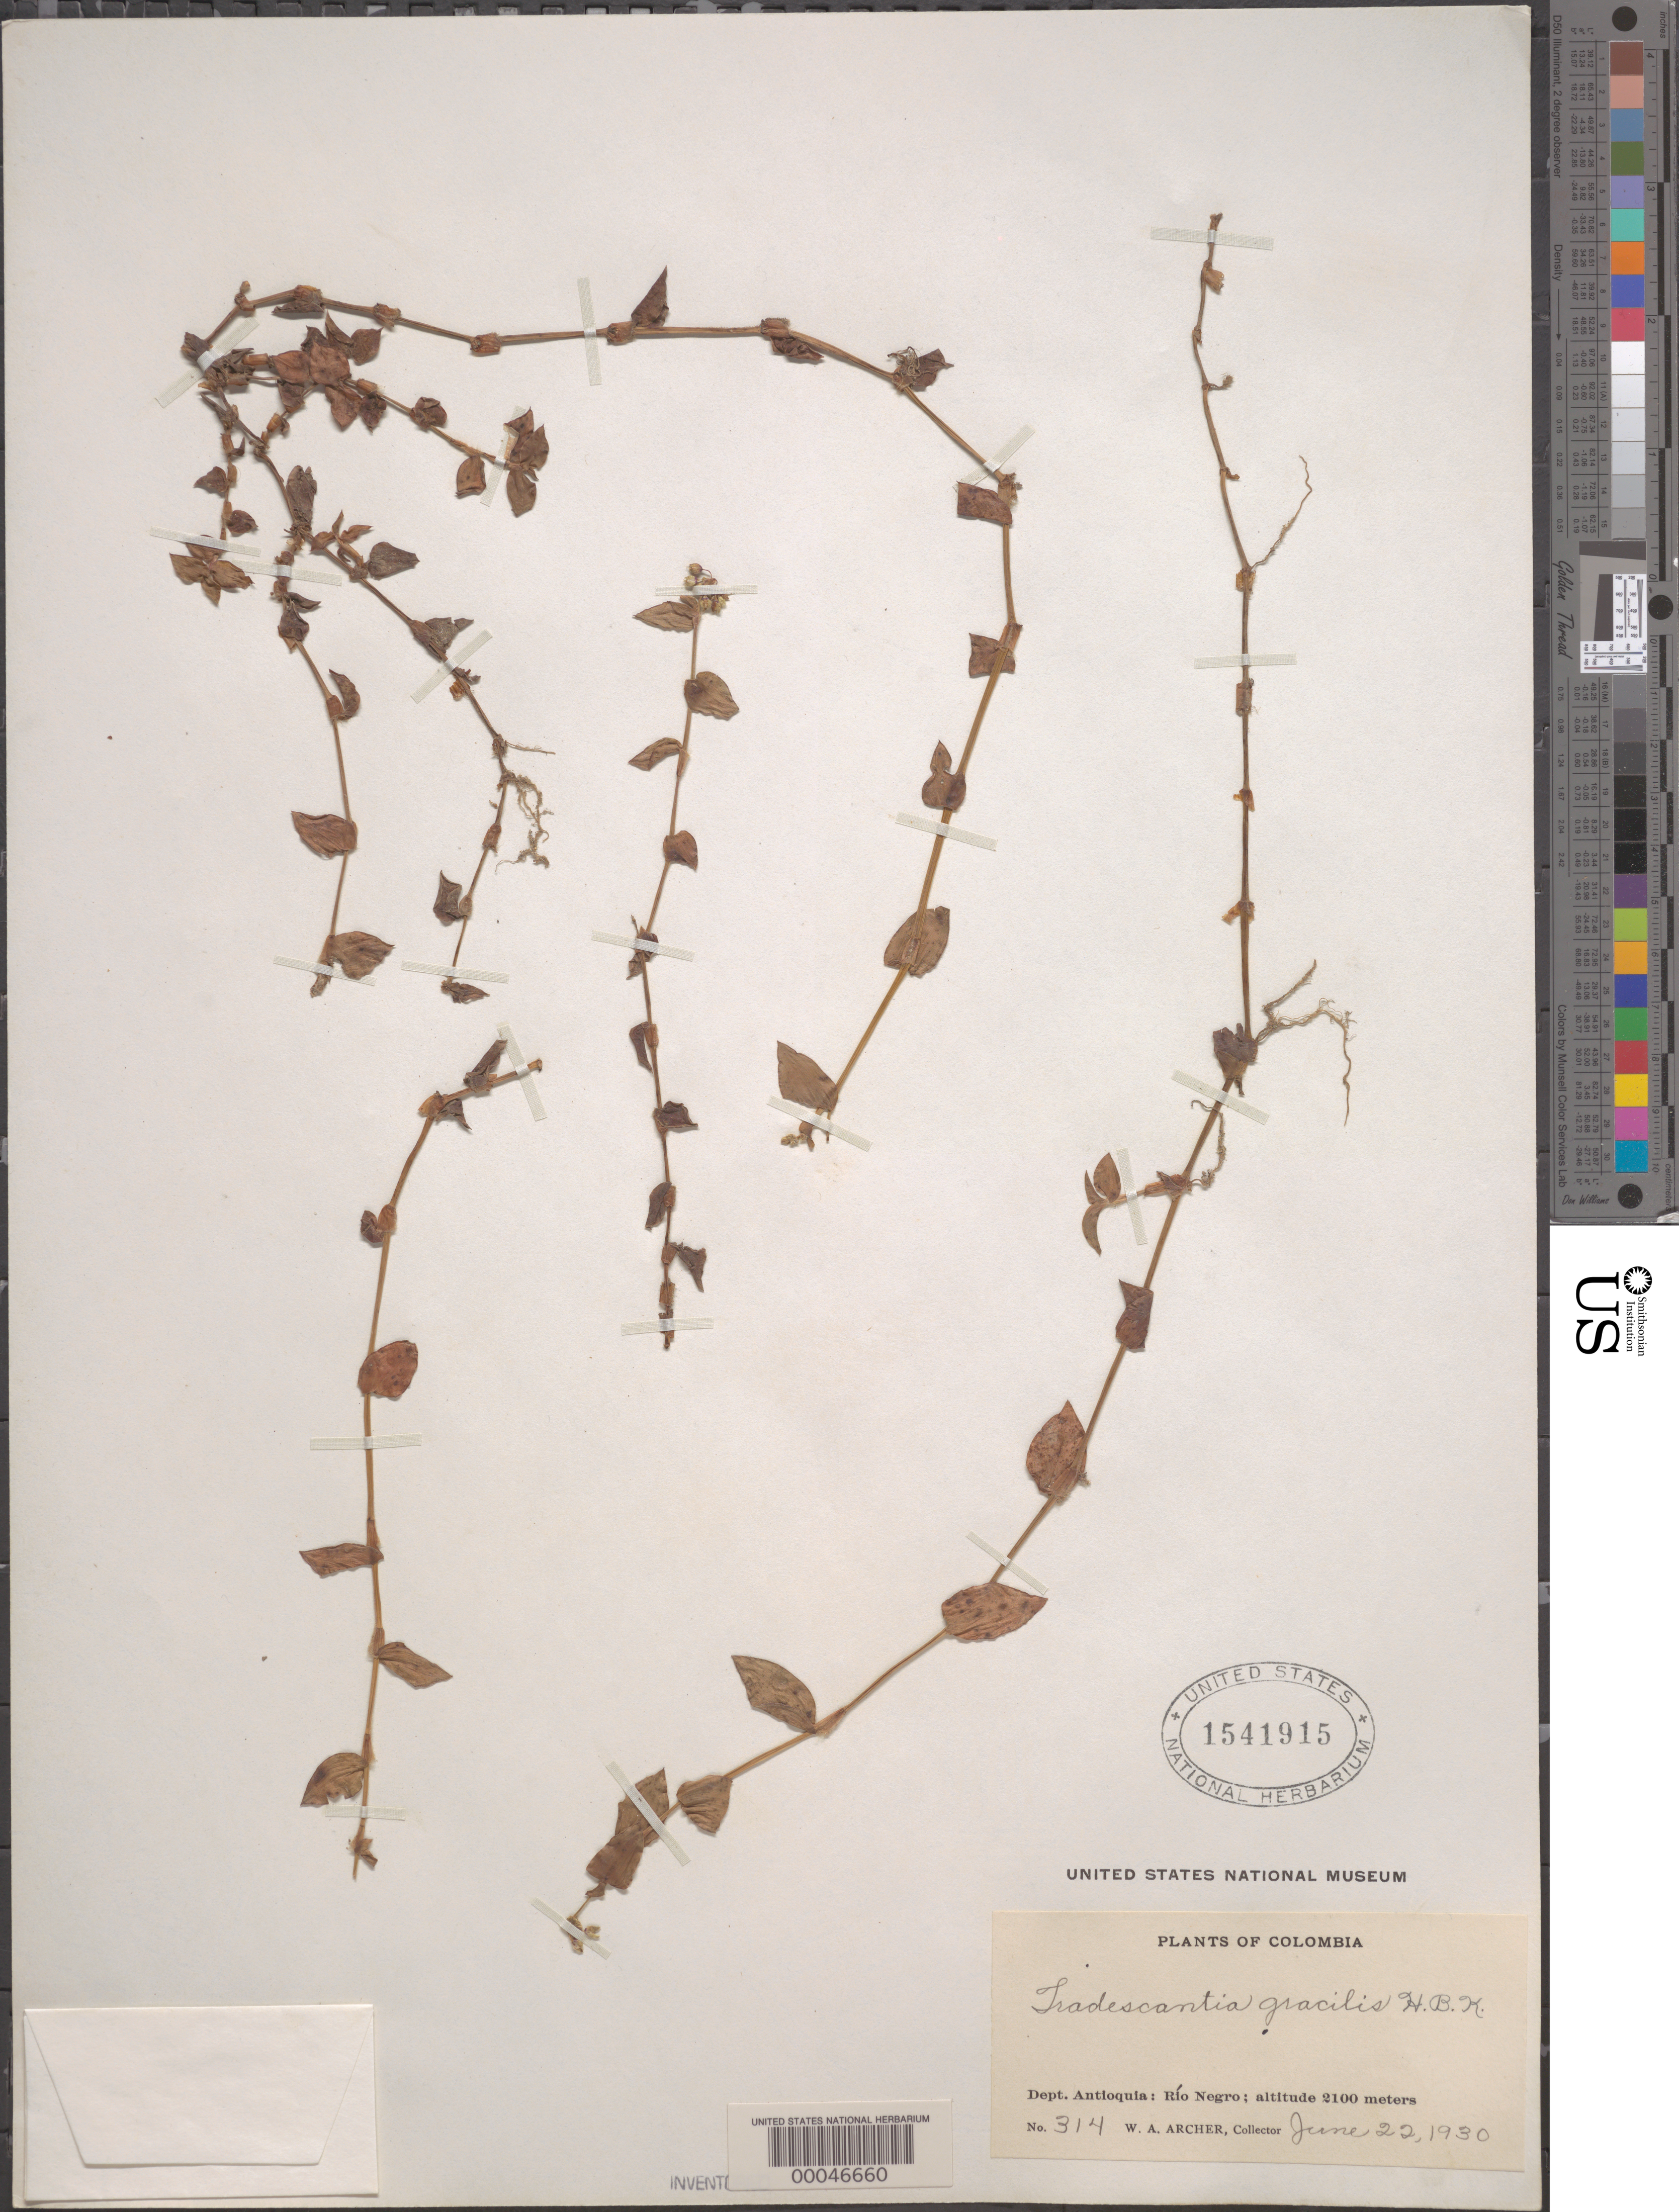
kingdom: Plantae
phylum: Tracheophyta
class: Liliopsida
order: Commelinales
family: Commelinaceae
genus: Callisia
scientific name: Callisia gracilis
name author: (Kunth) D.R. Hunt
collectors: W. A. Archer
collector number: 314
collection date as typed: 22 Jun 1930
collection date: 1930-06-22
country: Colombia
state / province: Antioquia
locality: Rio Negroi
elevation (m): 2100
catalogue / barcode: US 1541915